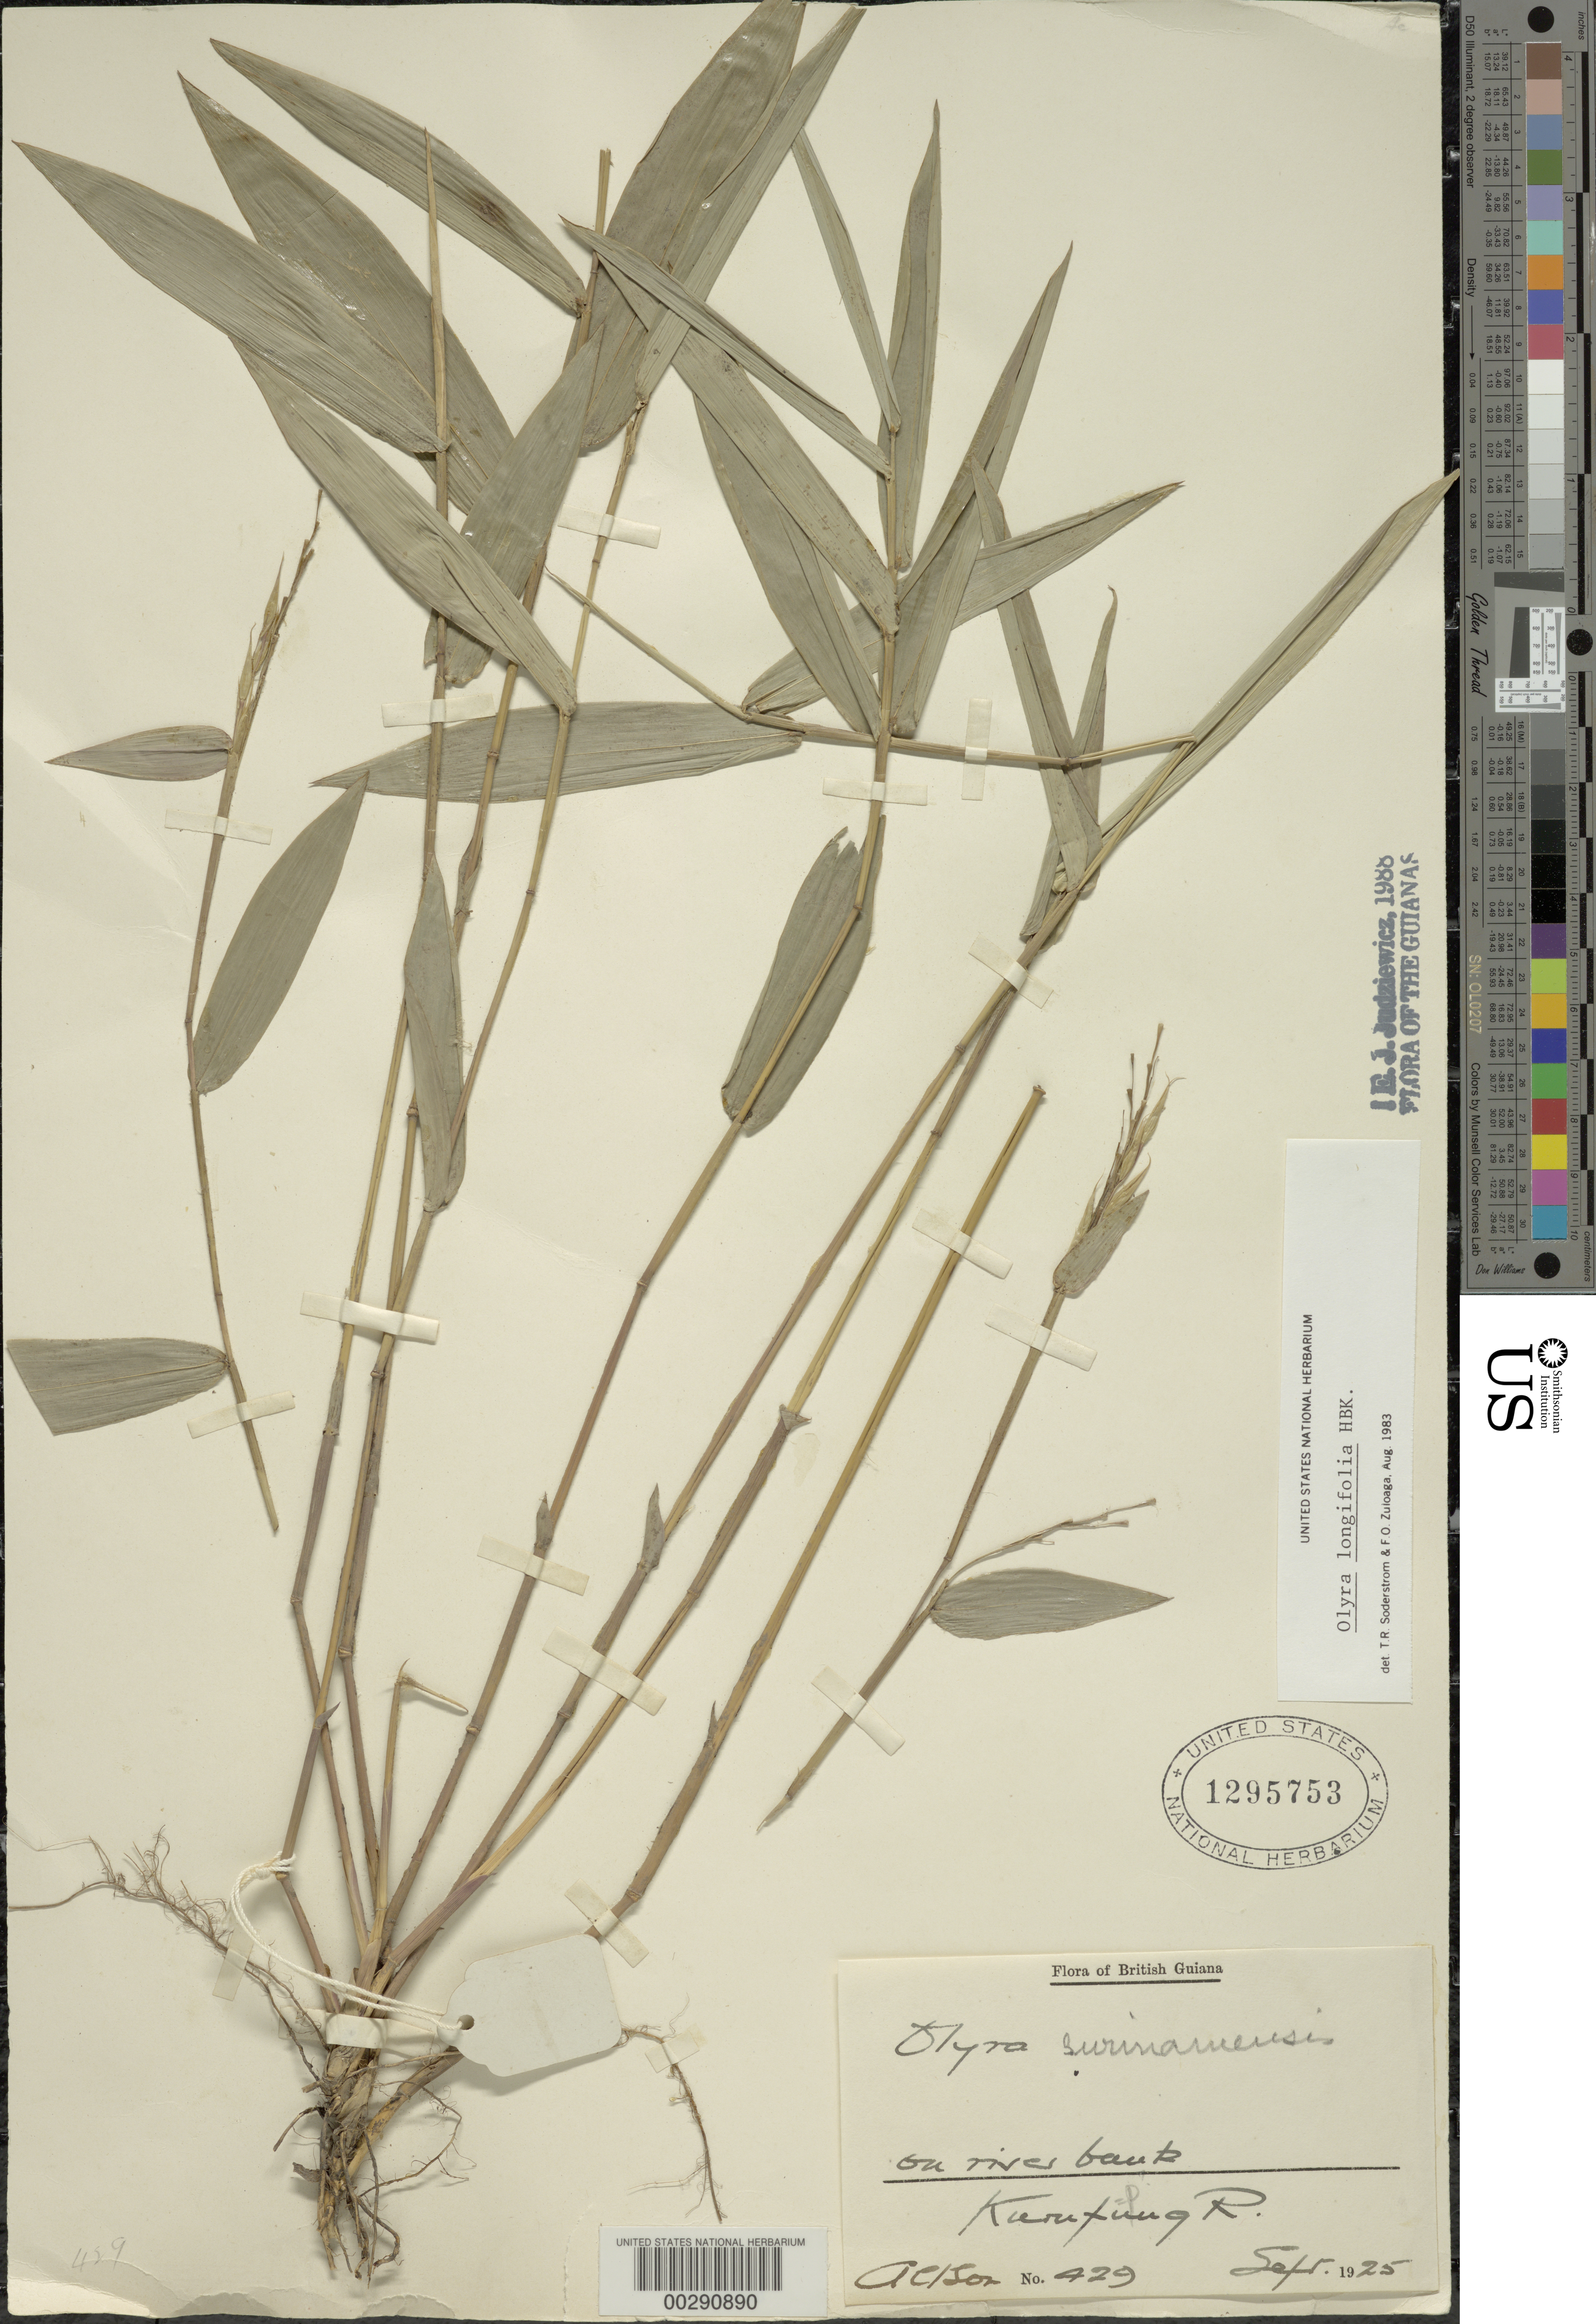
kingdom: Plantae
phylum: Tracheophyta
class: Liliopsida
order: Poales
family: Poaceae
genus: Olyra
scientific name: Olyra longifolia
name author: Kunth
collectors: -- Aelson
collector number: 429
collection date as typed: Sep 1925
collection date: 1925-09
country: Guyana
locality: Kurupung river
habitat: On river bank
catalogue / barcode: US 1295753